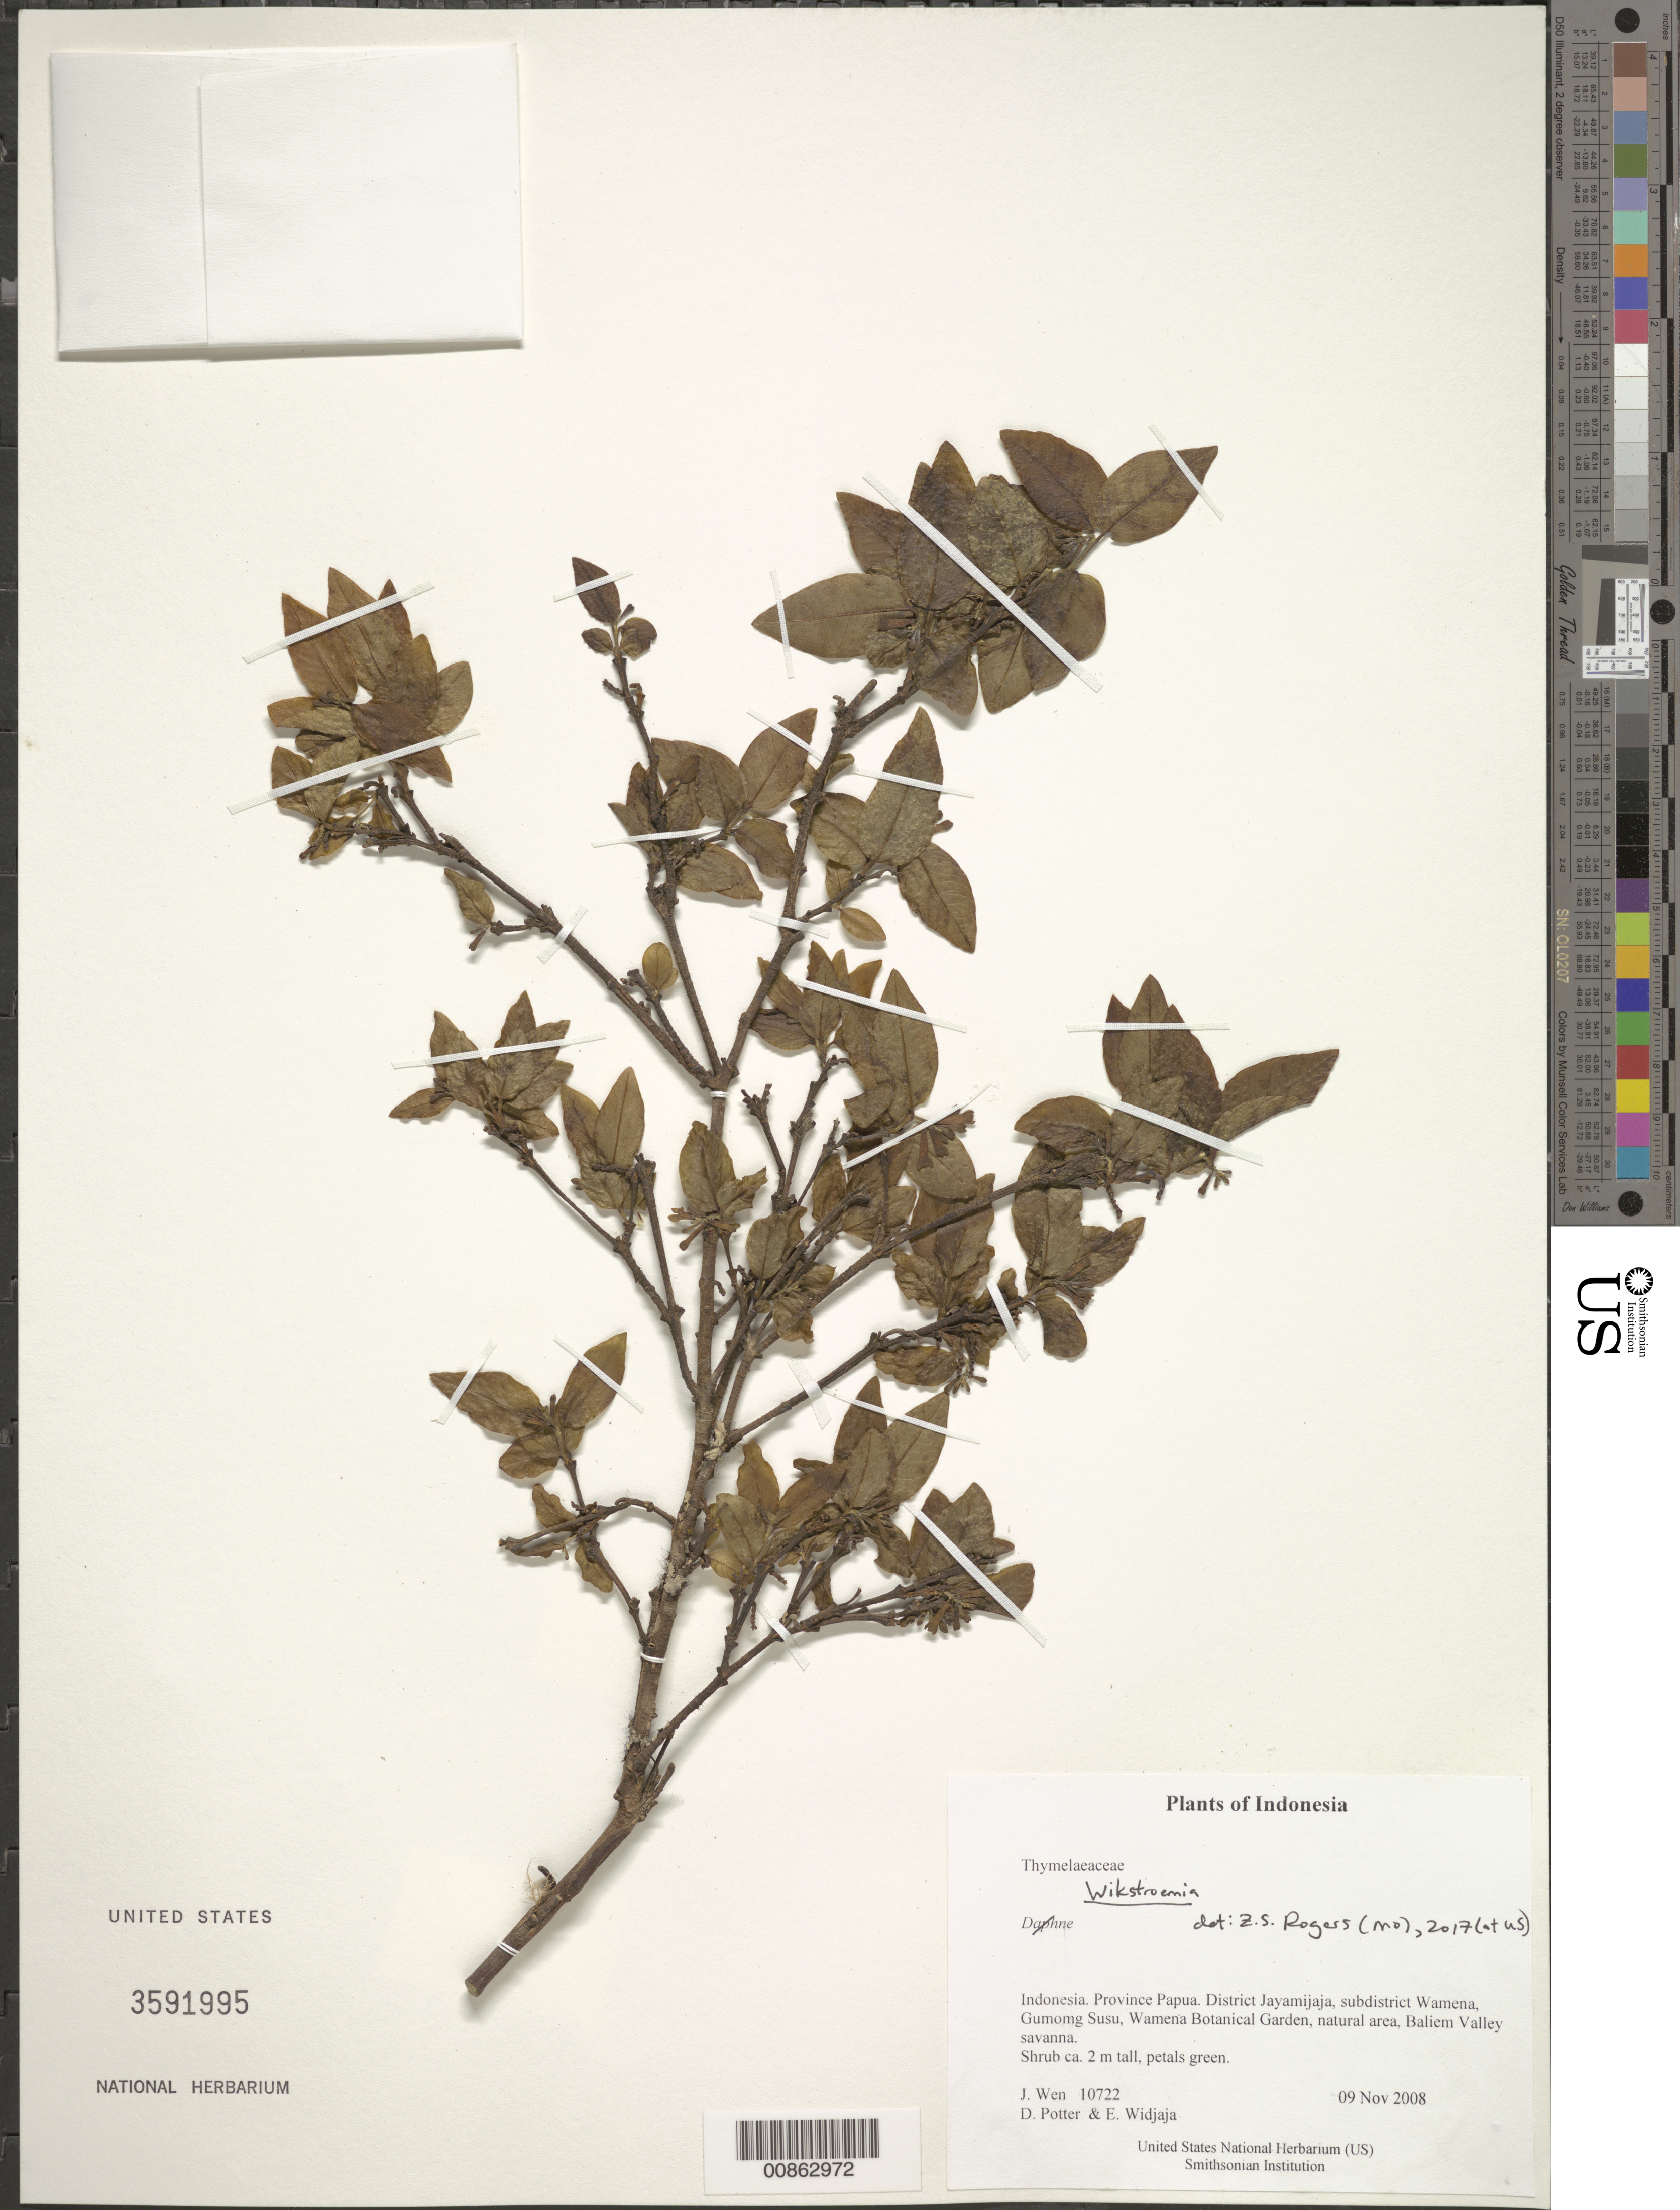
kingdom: Plantae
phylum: Tracheophyta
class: Magnoliopsida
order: Malvales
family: Thymelaeaceae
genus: Daphne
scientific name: Daphne sp.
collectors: J. Wen, D. Potter & E. A. Widjaja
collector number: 10722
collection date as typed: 09 Nov 2008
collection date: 2008-11-09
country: Indonesia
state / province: Papua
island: New Guinea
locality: District Jayamijaja, subdistrict Wamena, Gumomg Susu, Wamena Botanical Garden, natural area, Baliem Valley savanna. Irian Barat.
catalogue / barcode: US 3591995